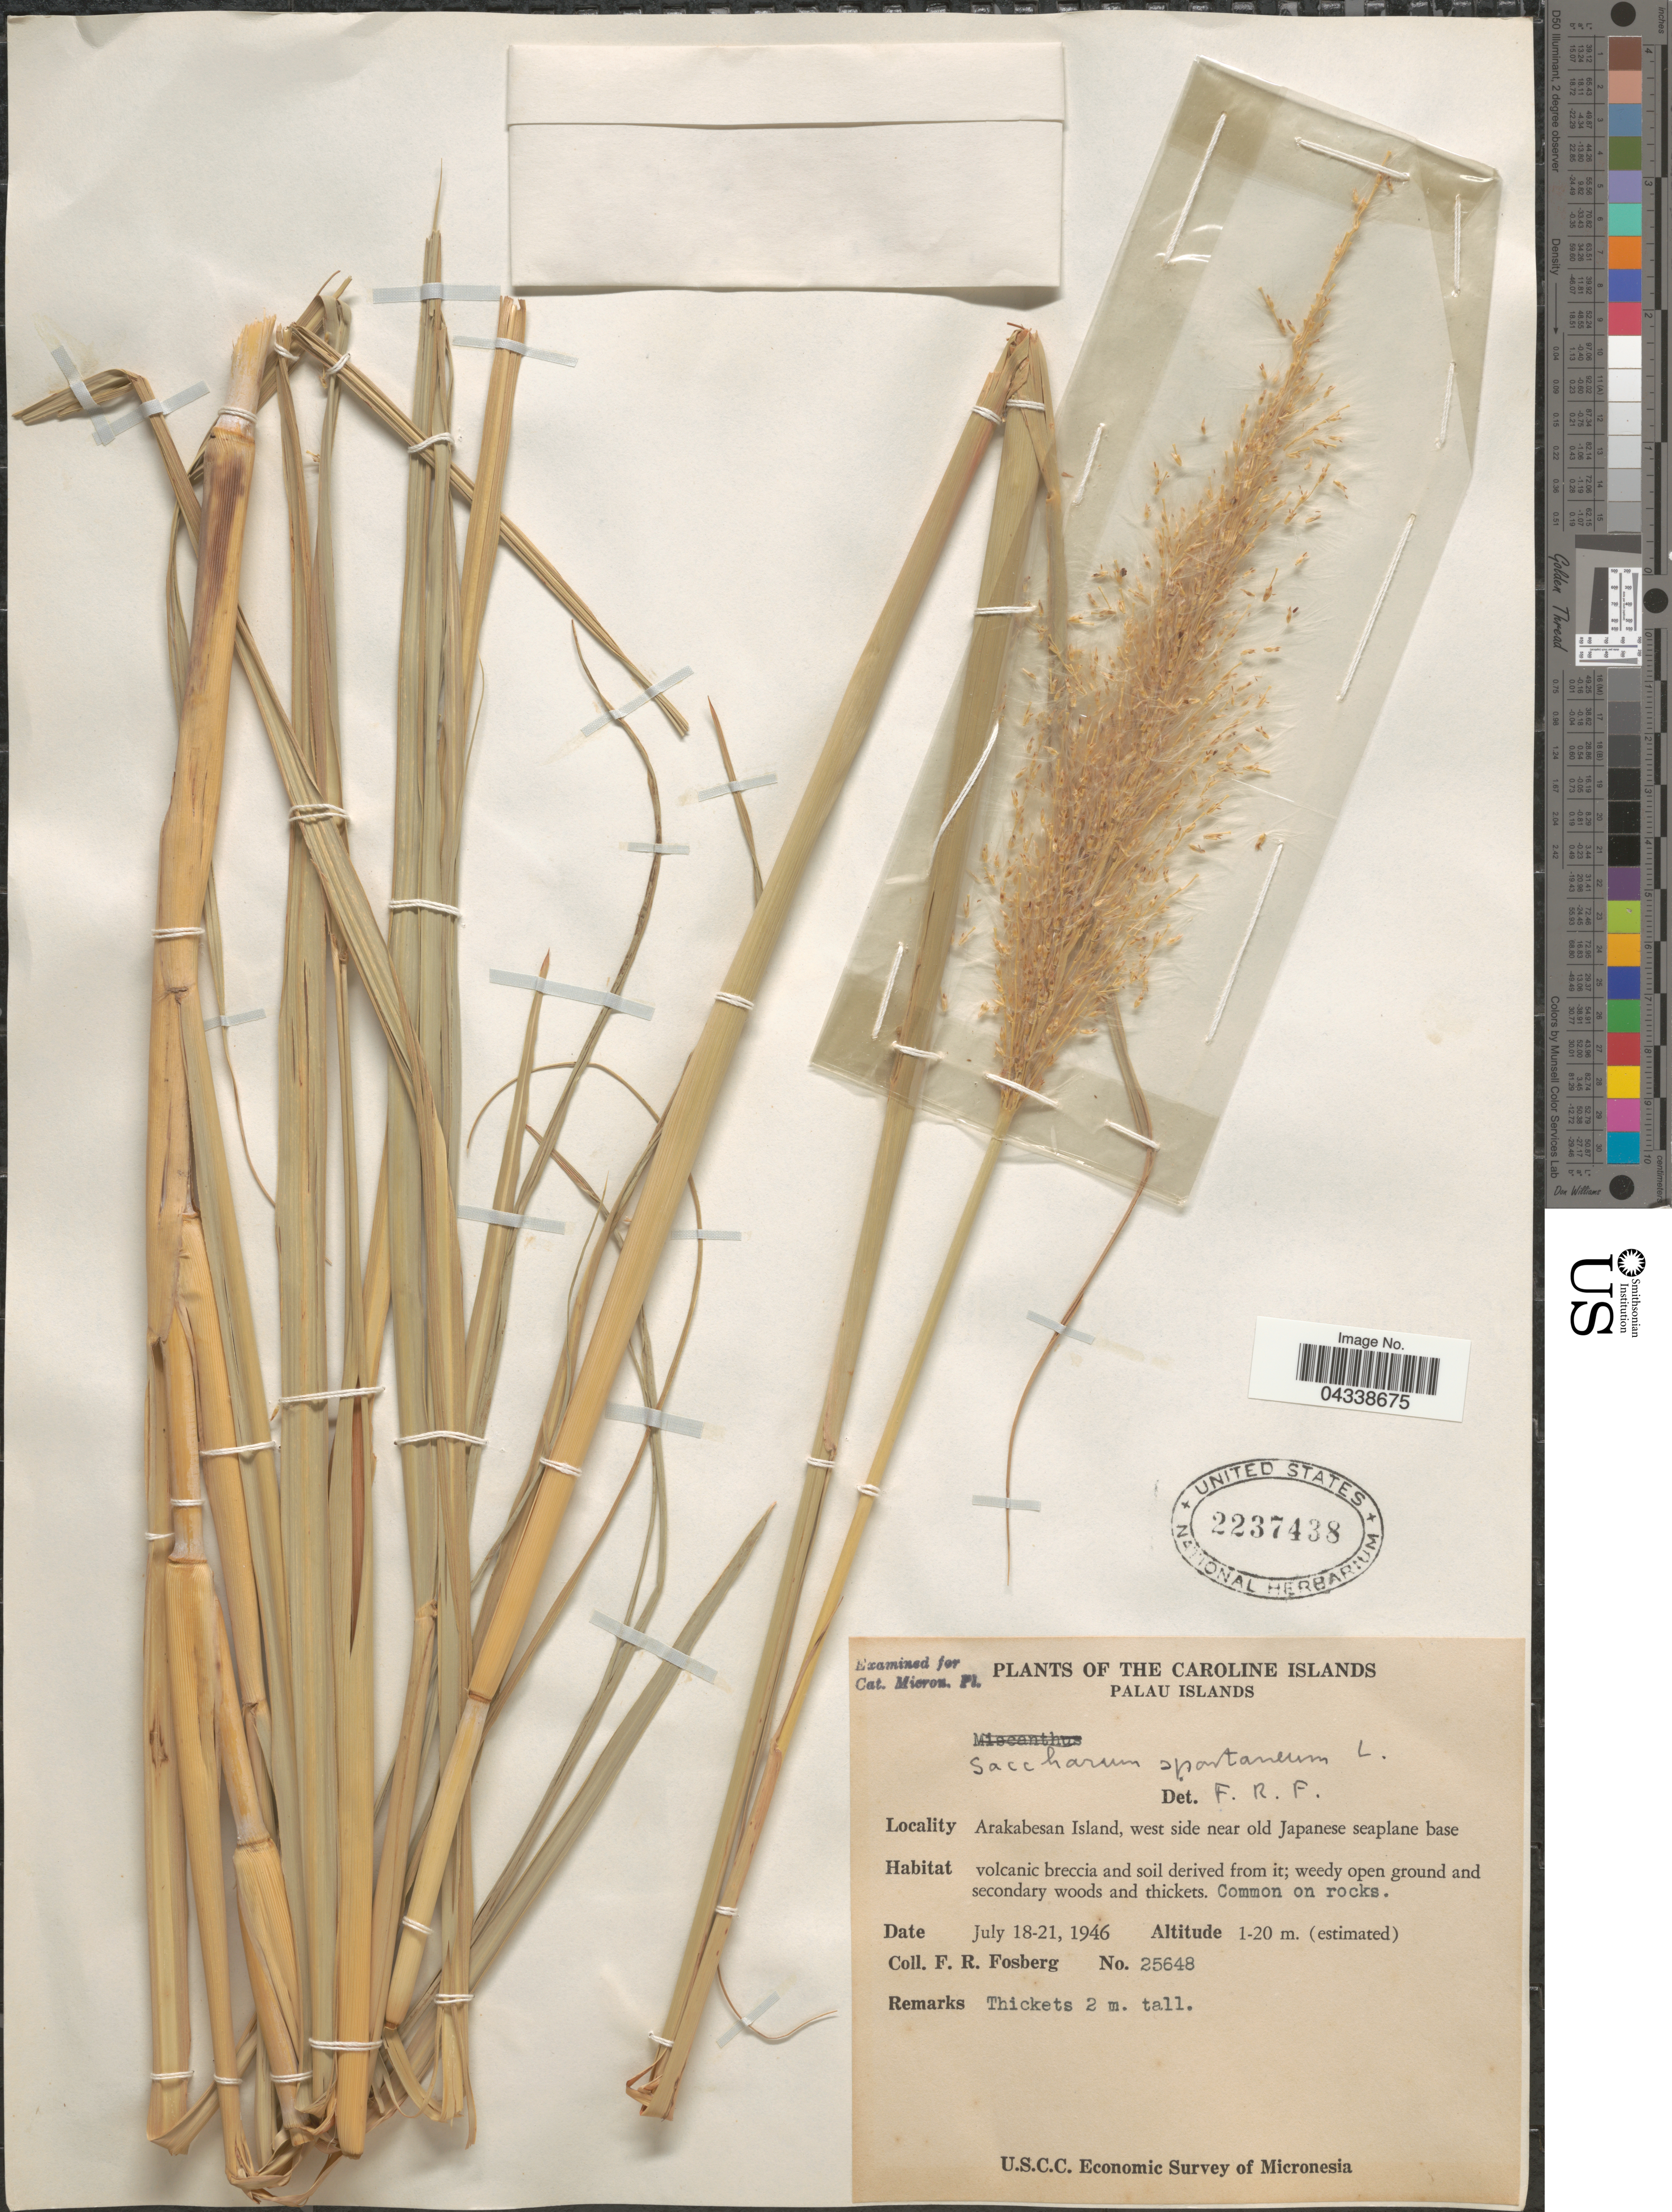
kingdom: Plantae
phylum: Tracheophyta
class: Liliopsida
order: Poales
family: Poaceae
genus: Saccharum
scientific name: Saccharum spontaneum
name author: L.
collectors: F. R. Fosberg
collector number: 25648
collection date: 1946-07-18/1946-07-21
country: Palau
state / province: Koror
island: Ngerekebesang [Arakabesan]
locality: The Caroline Islands. Palau Islands. Arakabesan Island, west side near old Japanese seaplane base. U.S.C.C. Economic Survey of Micronesia.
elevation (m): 1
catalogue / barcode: US 2237438